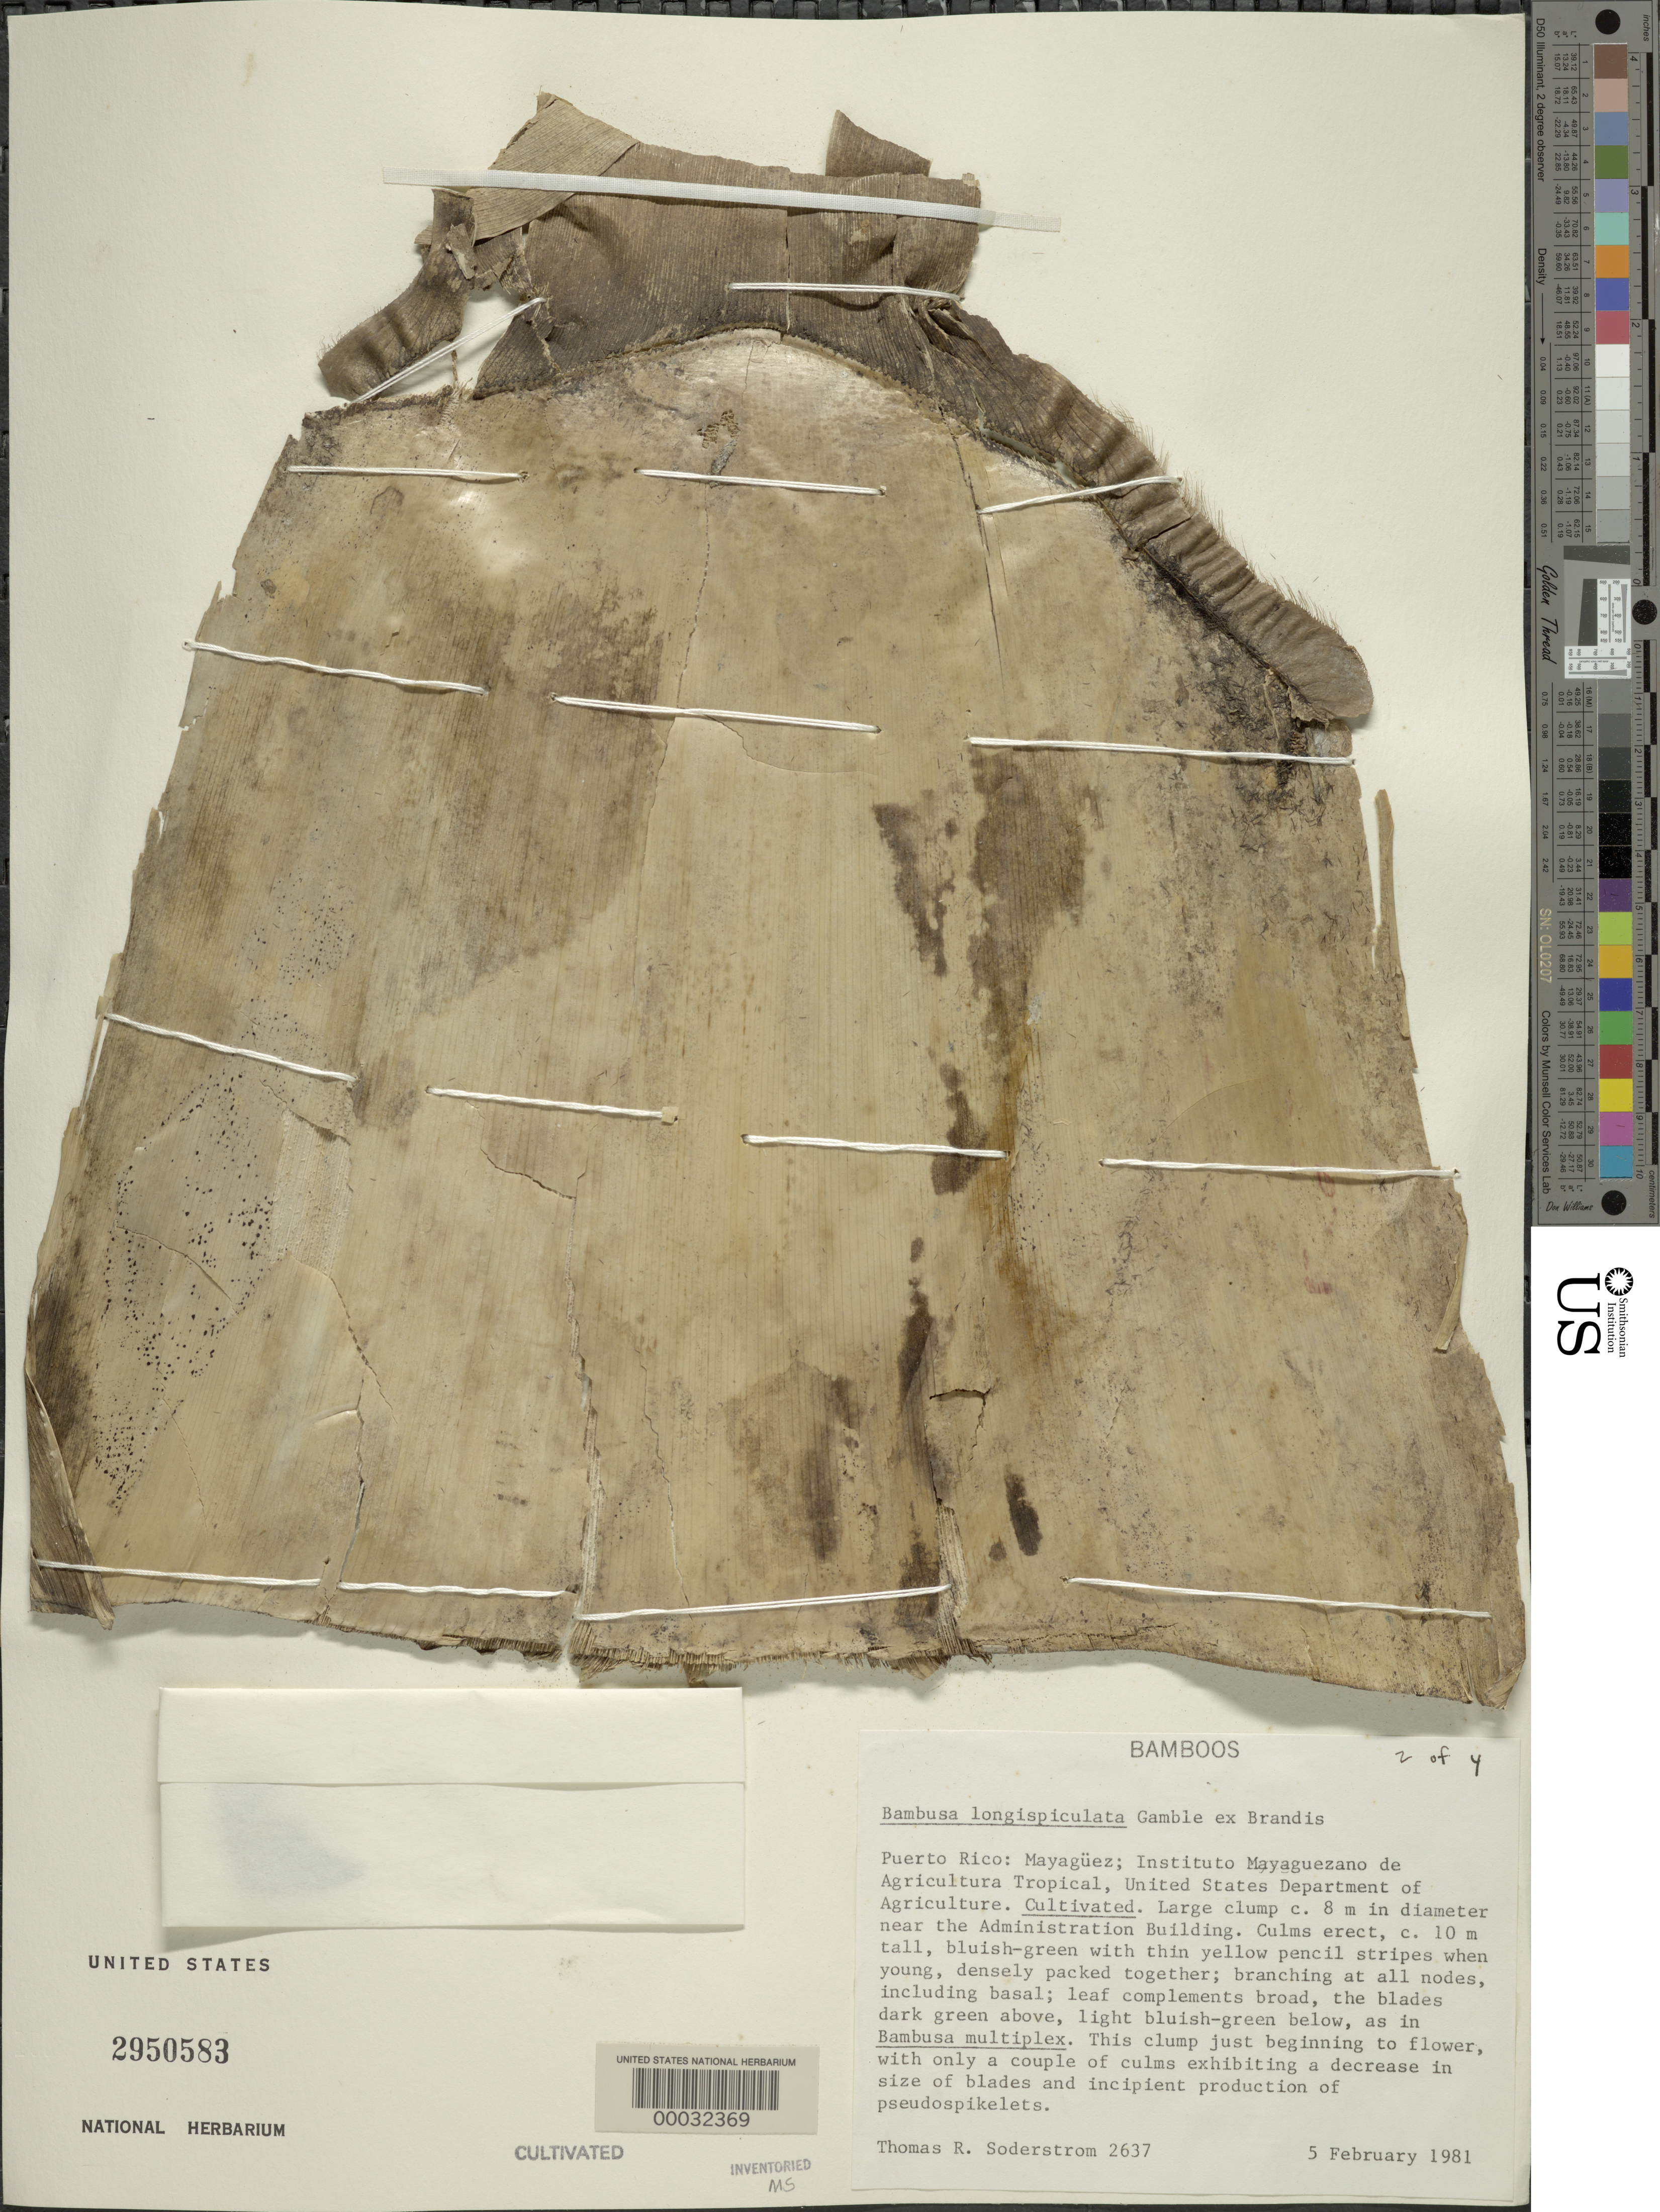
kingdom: Plantae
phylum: Tracheophyta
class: Liliopsida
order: Poales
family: Poaceae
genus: Bambusa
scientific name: Bambusa longispiculata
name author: Gamble ex Brandis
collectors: T. R. Soderstrom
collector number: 2637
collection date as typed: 05 Feb 1981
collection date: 1981-02-05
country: Puerto Rico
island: Greater Antilles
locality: Federal experimental station-mayaguez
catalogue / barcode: US 2950583